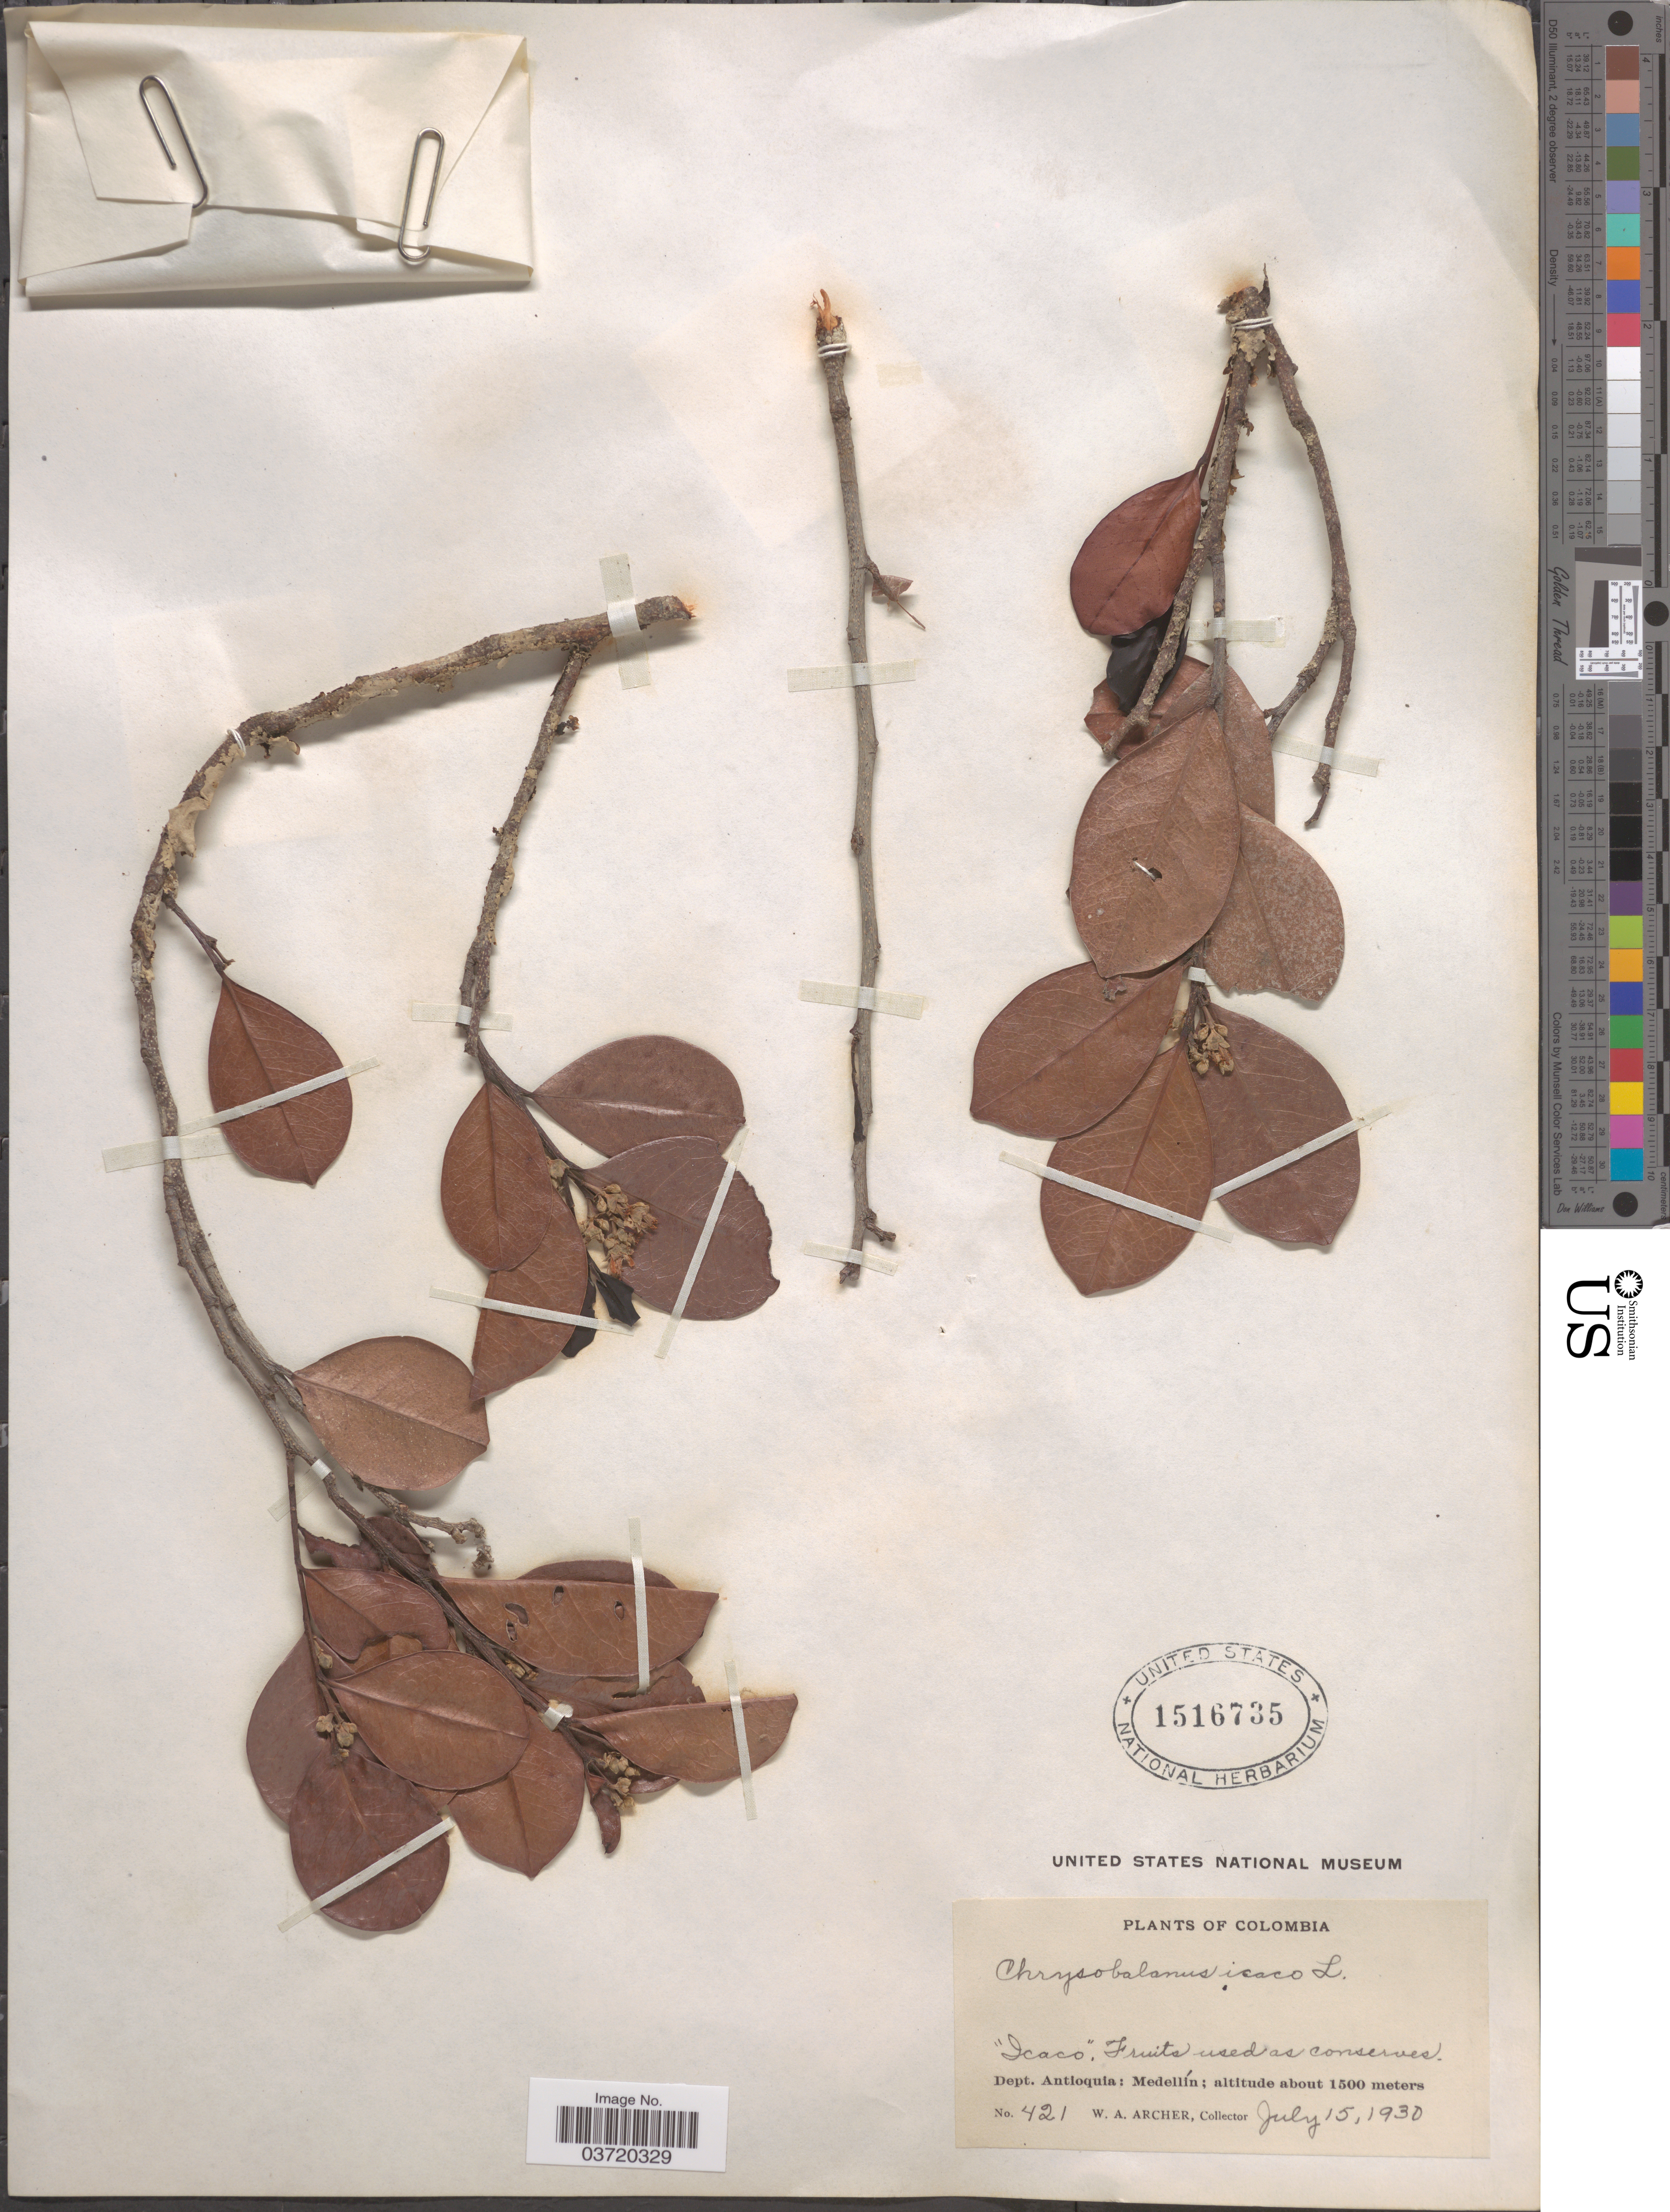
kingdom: Plantae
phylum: Tracheophyta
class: Magnoliopsida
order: Malpighiales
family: Chrysobalanaceae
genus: Chrysobalanus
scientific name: Chrysobalanus icaco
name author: L.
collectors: W. Archer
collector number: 421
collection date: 1930-07-15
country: Colombia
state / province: Antioquia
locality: Dept. Antioquia: Medellín.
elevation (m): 1500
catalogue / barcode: US 1516735